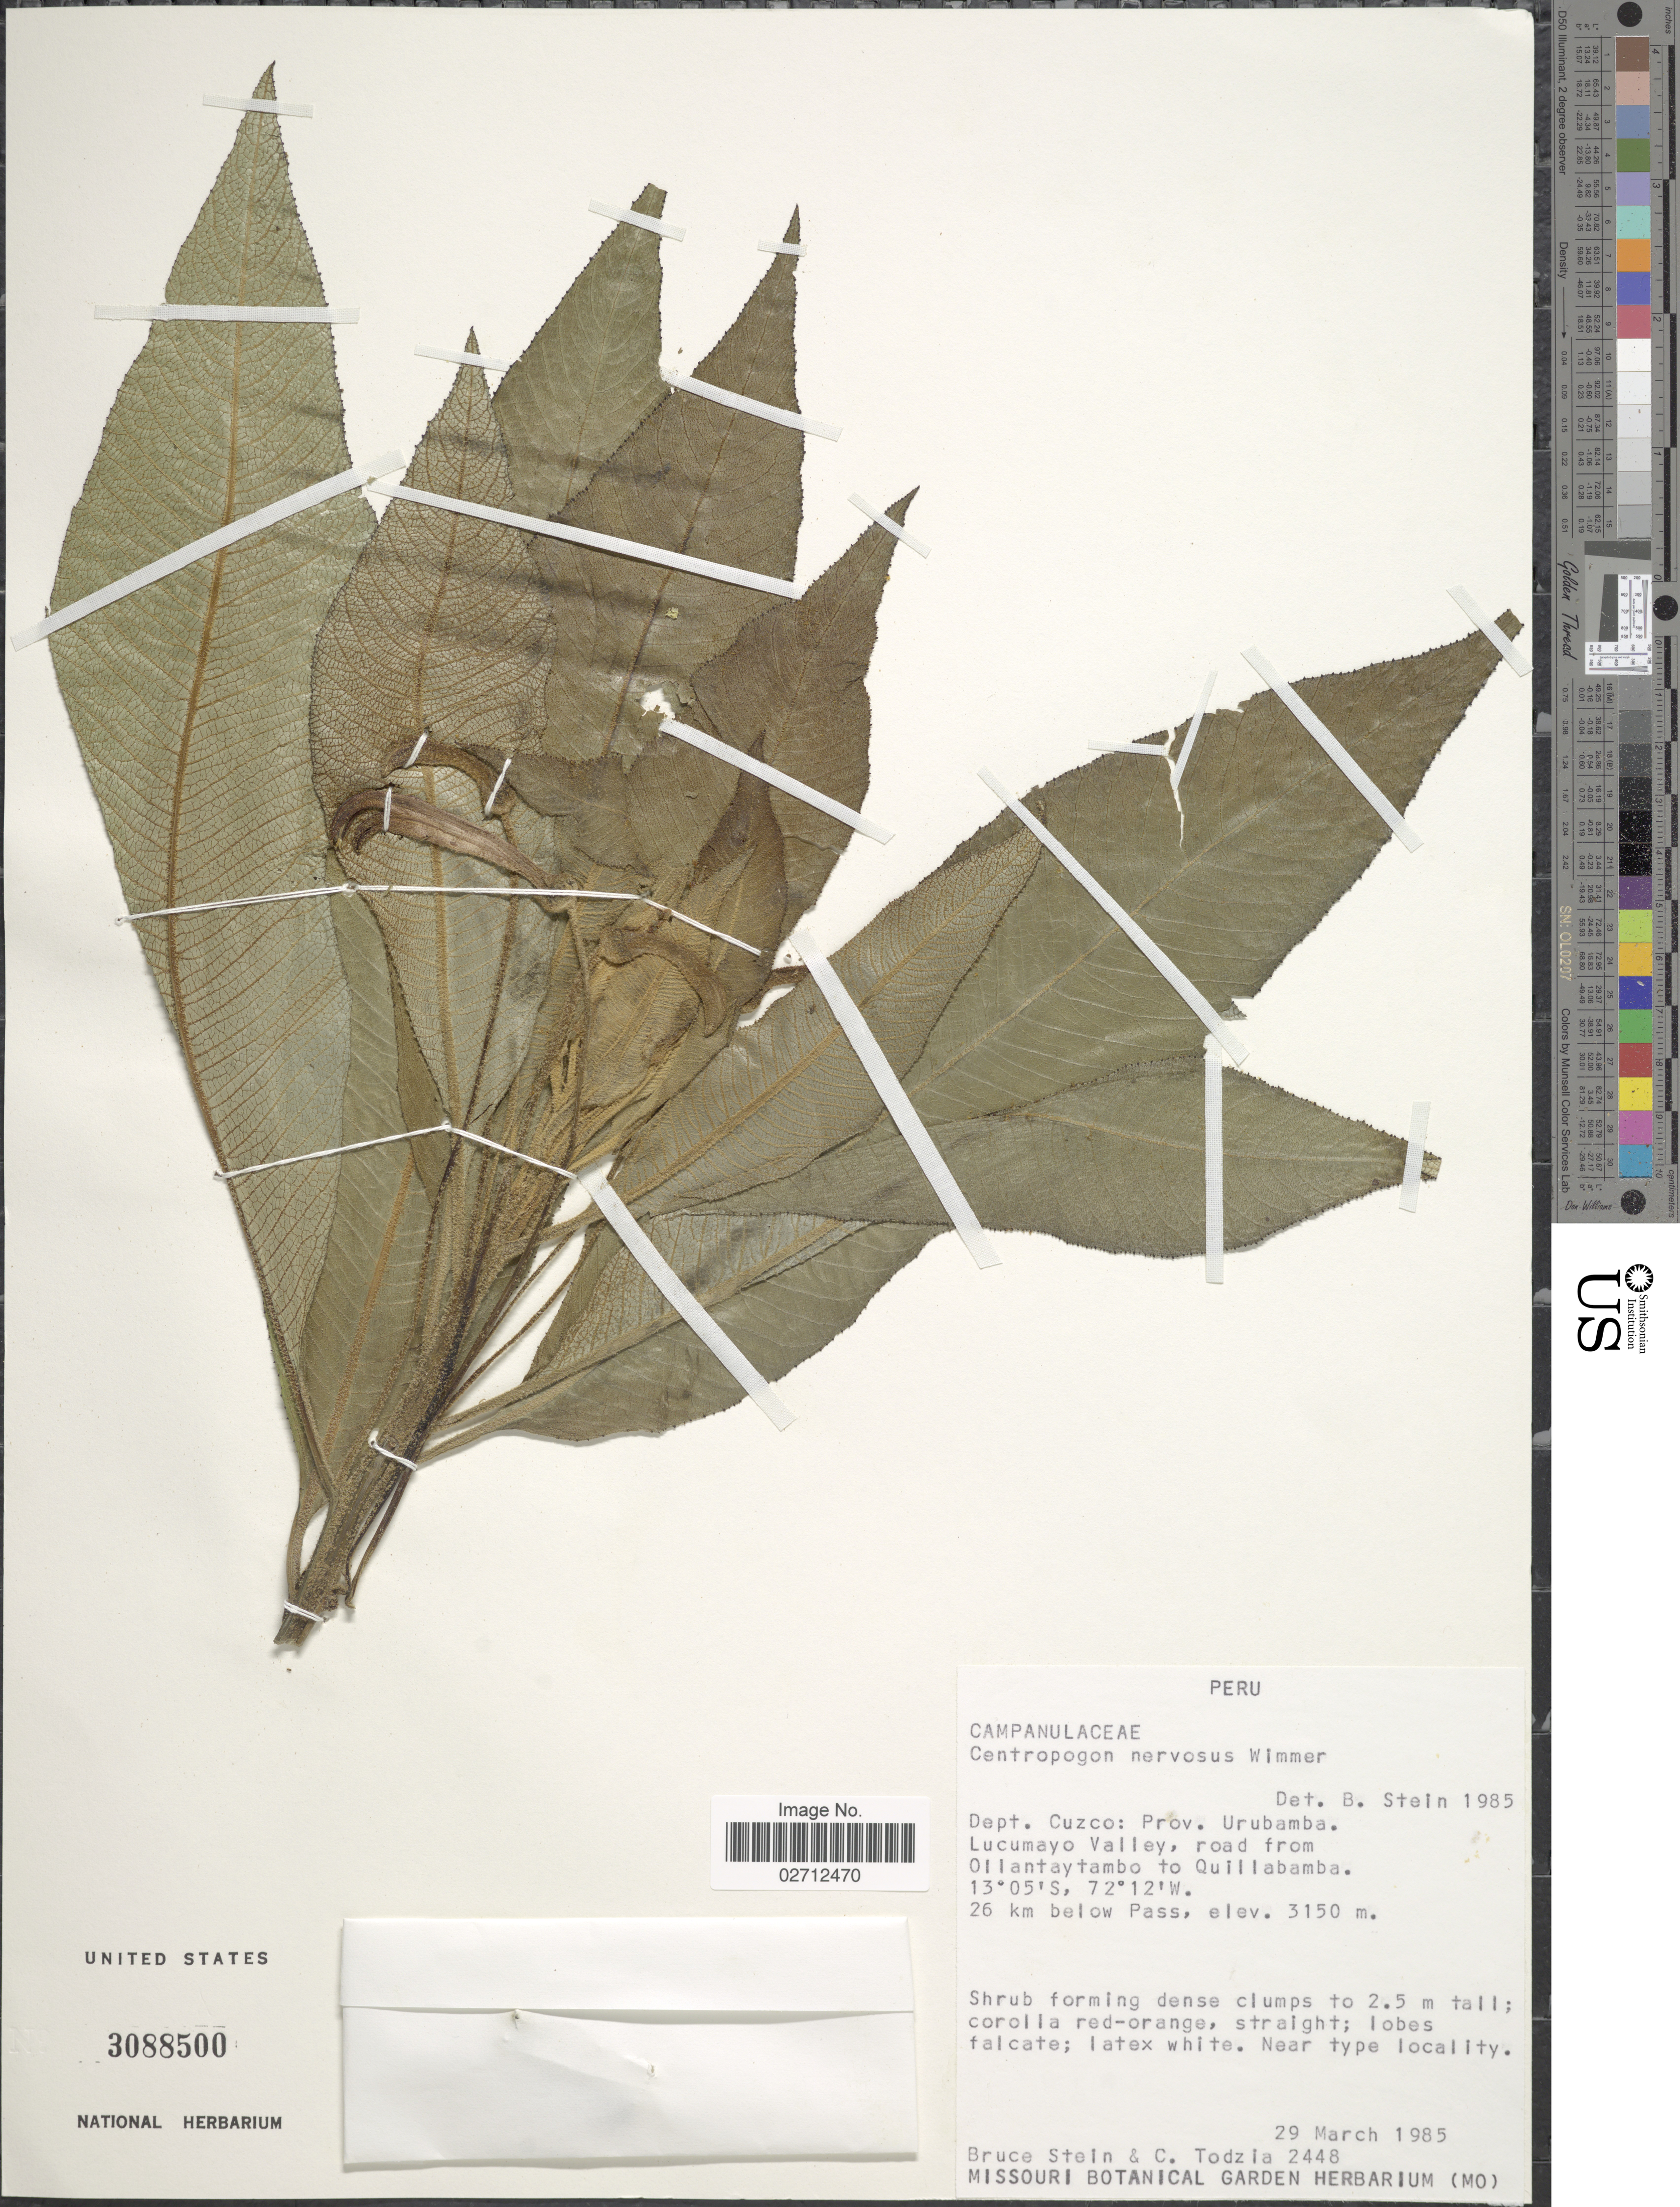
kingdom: Plantae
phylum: Tracheophyta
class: Magnoliopsida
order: Asterales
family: Campanulaceae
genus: Centropogon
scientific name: Centropogon nervosus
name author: E. Wimm.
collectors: B. A. Stein & C. A. Todzia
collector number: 2448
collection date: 1985-03-29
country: Peru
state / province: Cusco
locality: Depto Cuzco: Prov. Urubamba. Lucumayo Valley, road from Ollantaytambo to Quillabamba. 26 km below Pass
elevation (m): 3150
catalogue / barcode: US 3088500